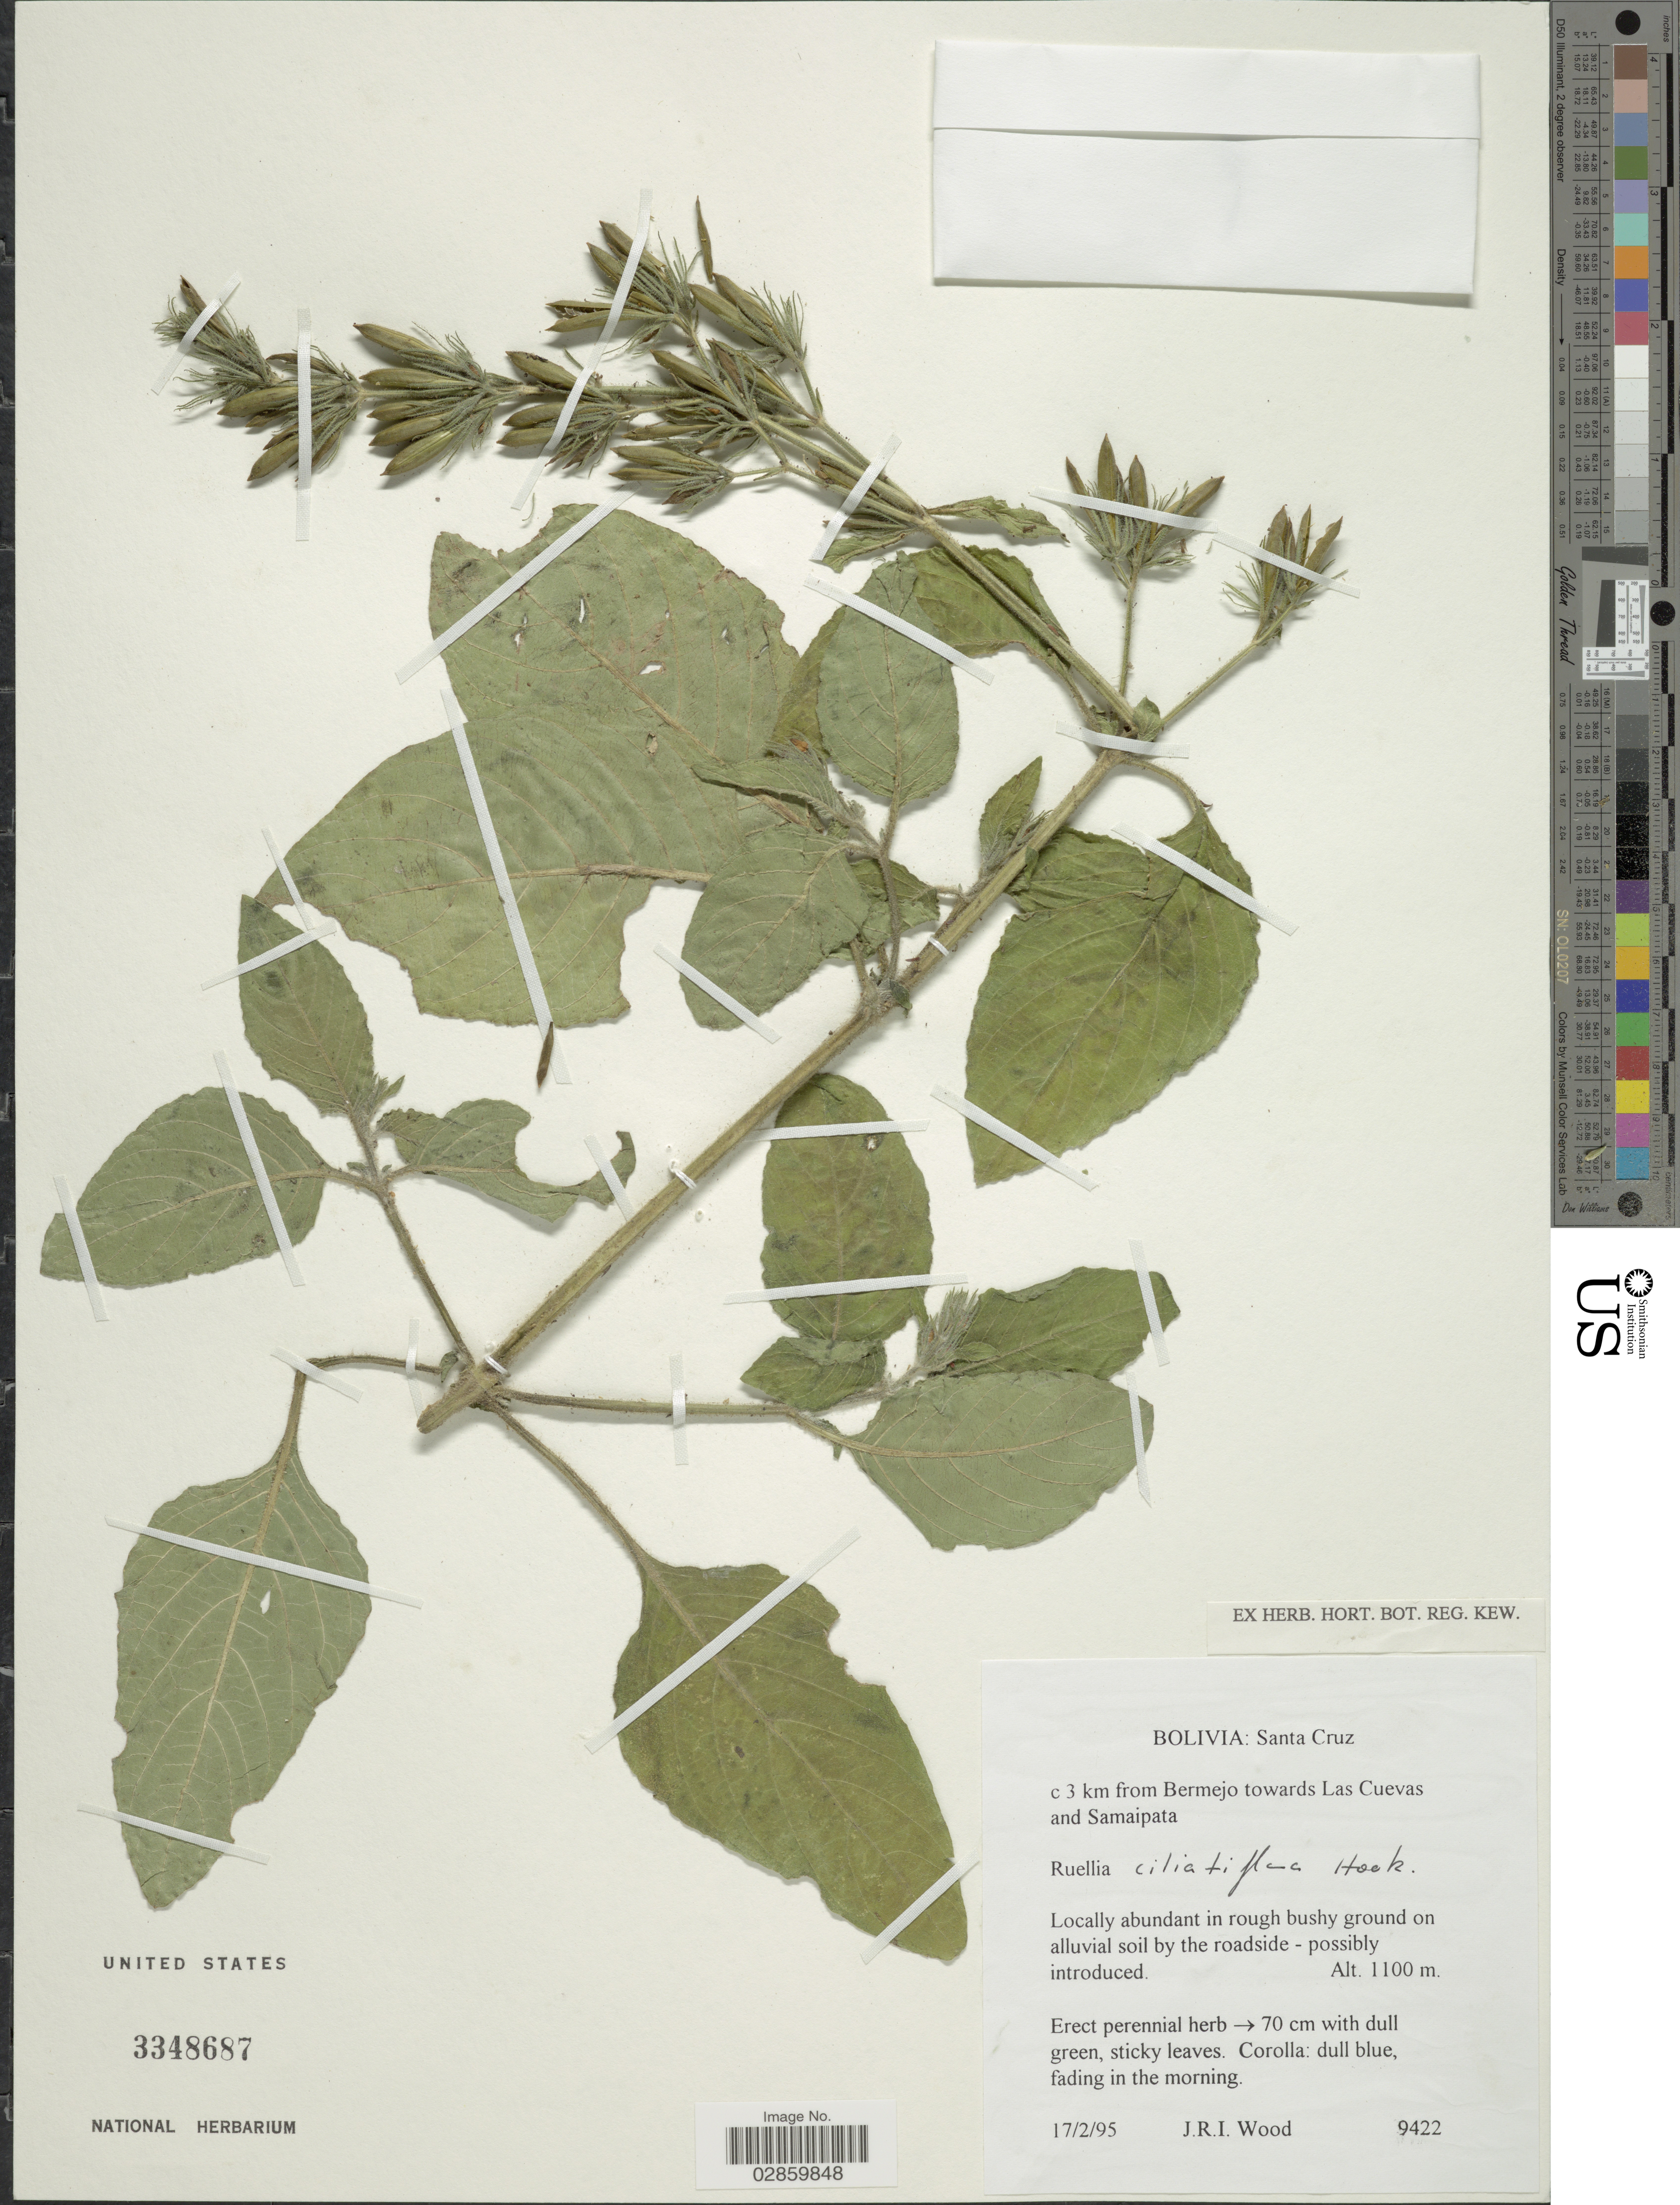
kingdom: Plantae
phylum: Tracheophyta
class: Magnoliopsida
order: Lamiales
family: Acanthaceae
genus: Ruellia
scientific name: Ruellia ciliatiflora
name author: Hook.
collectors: J. R. I. Wood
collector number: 9422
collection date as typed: Transcribed d/m/y: 17/2/95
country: Bolivia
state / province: Santa Cruz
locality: C 3 km from Bermejo towards Las Cuevas and Samaipata.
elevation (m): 1100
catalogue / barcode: US 3348687